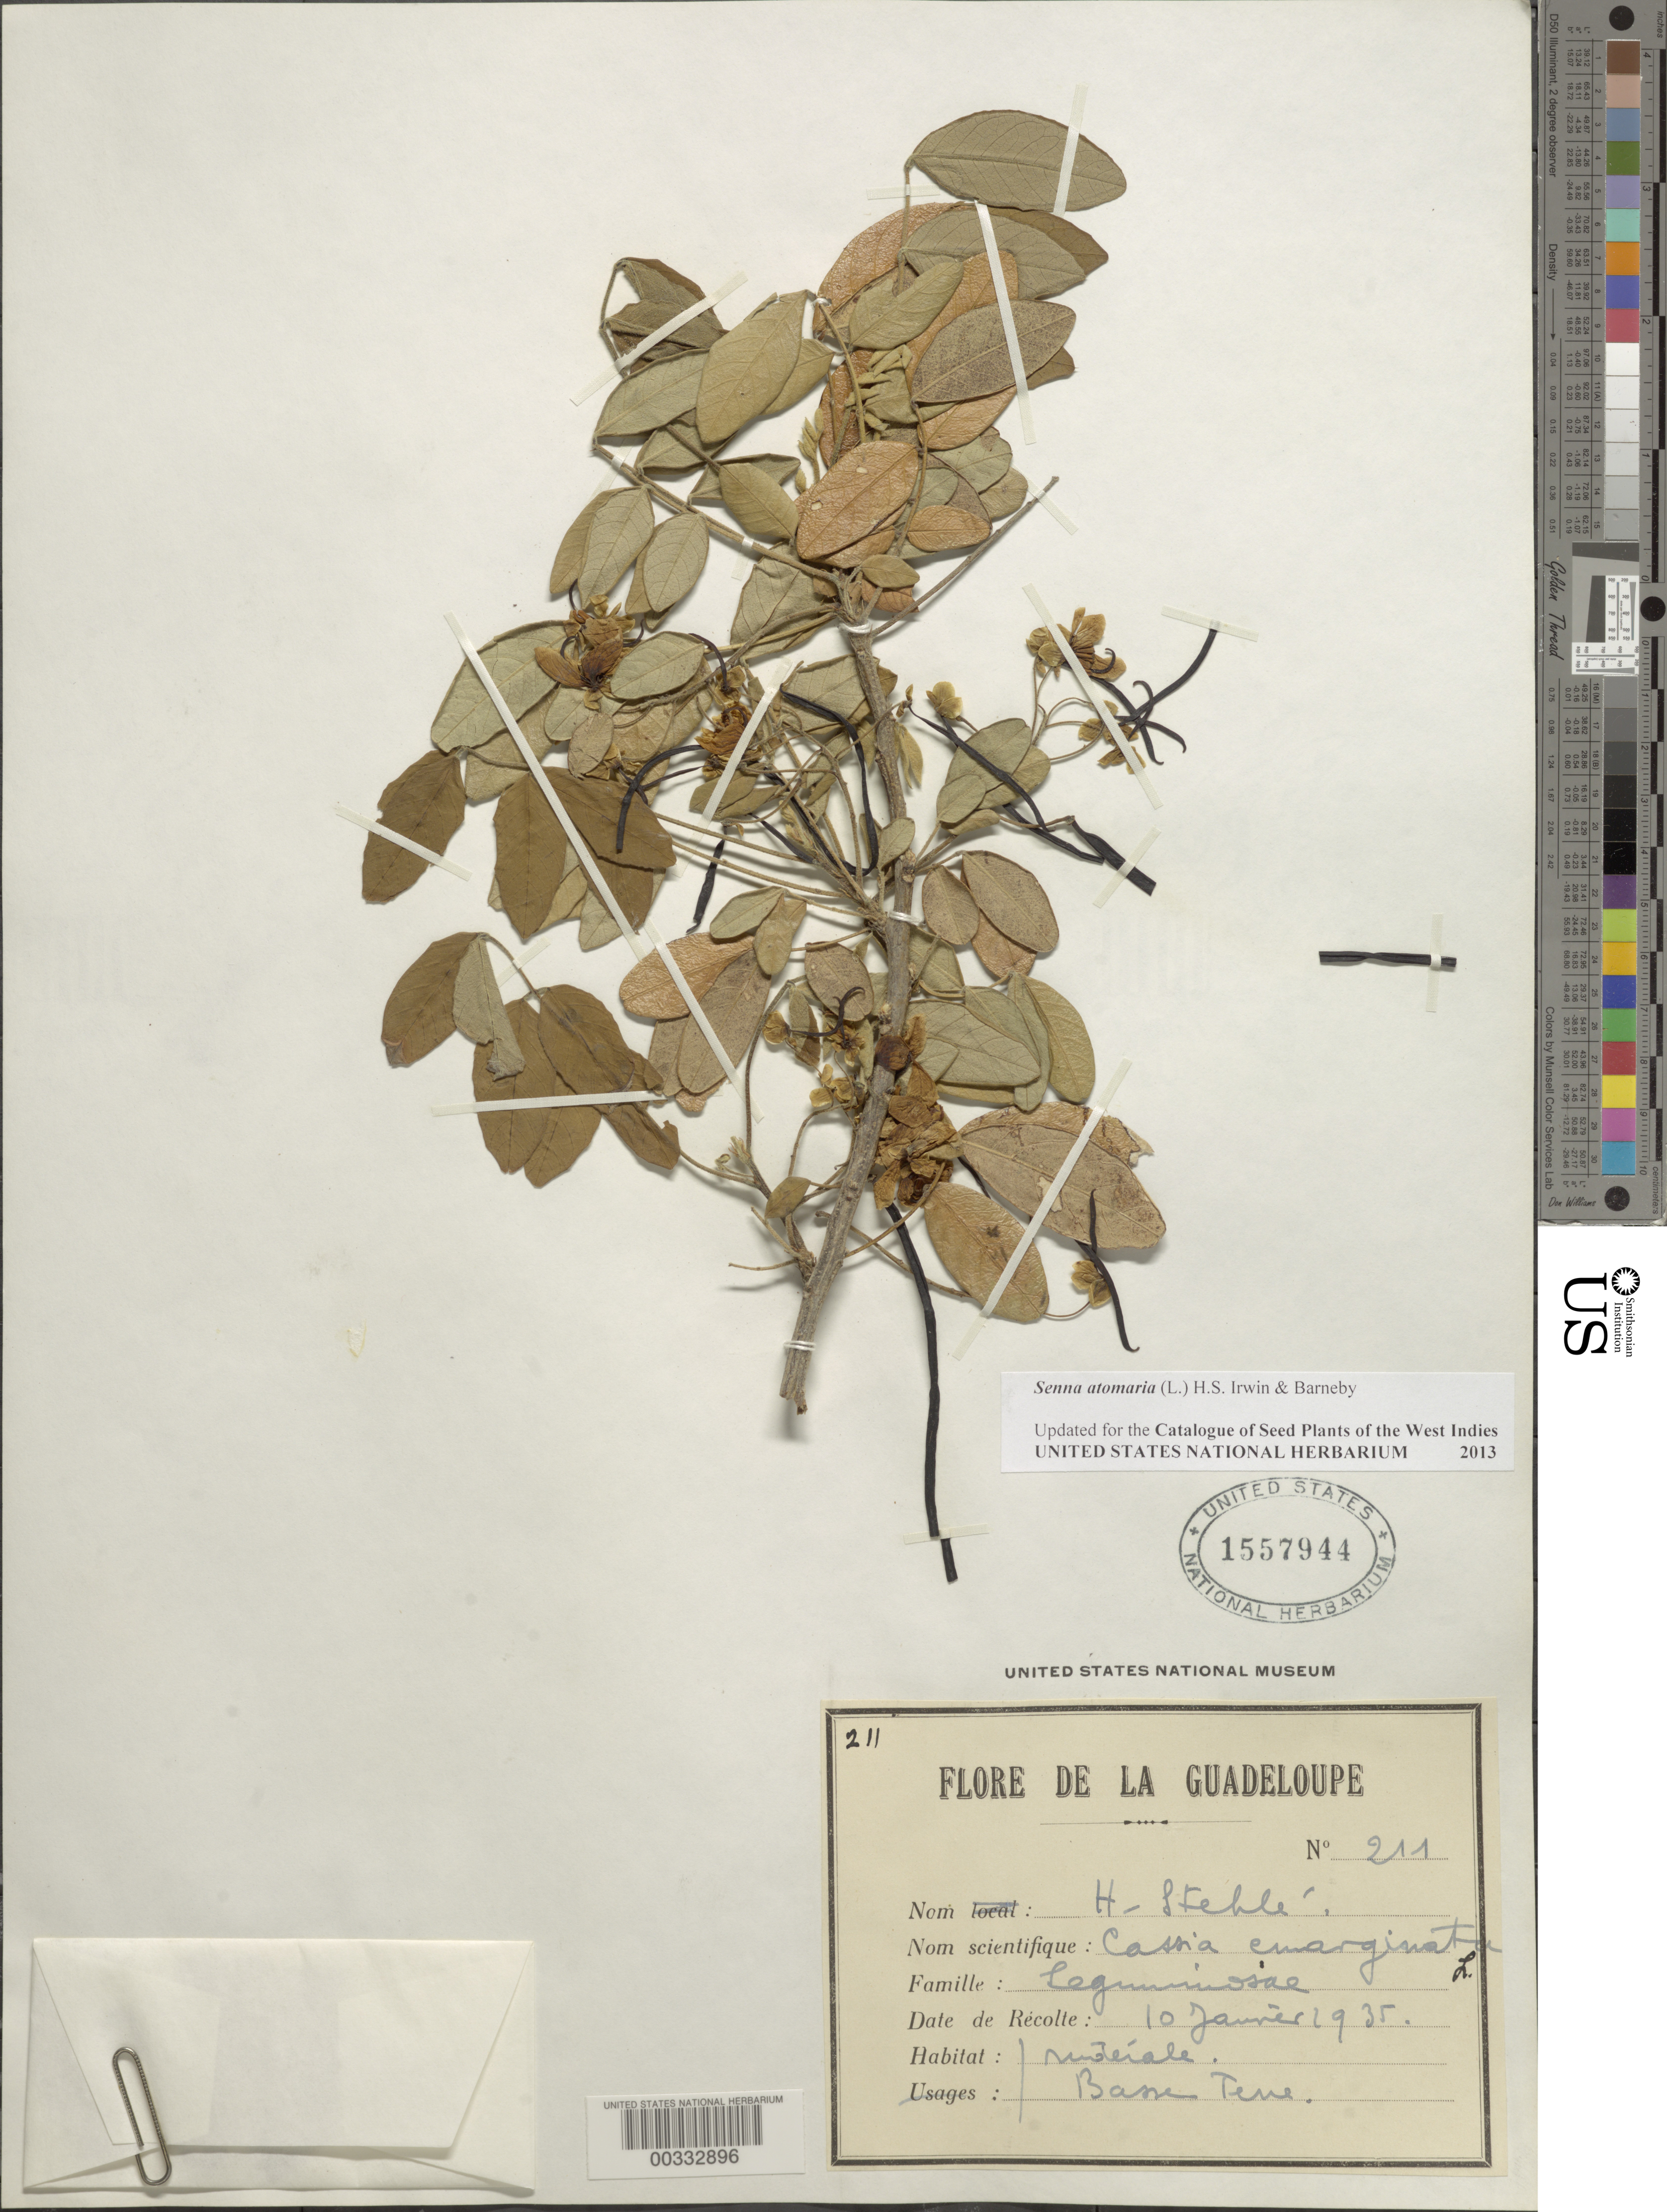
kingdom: Plantae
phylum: Tracheophyta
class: Magnoliopsida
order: Fabales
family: Fabaceae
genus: Senna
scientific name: Senna atomaria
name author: (L.) H.S. Irwin & Barneby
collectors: H. Stehlé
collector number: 211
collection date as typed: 10 Jan 1935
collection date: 1935-01-10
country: Guadeloupe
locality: Basse tene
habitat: Rudérale.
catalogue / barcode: US 1557944